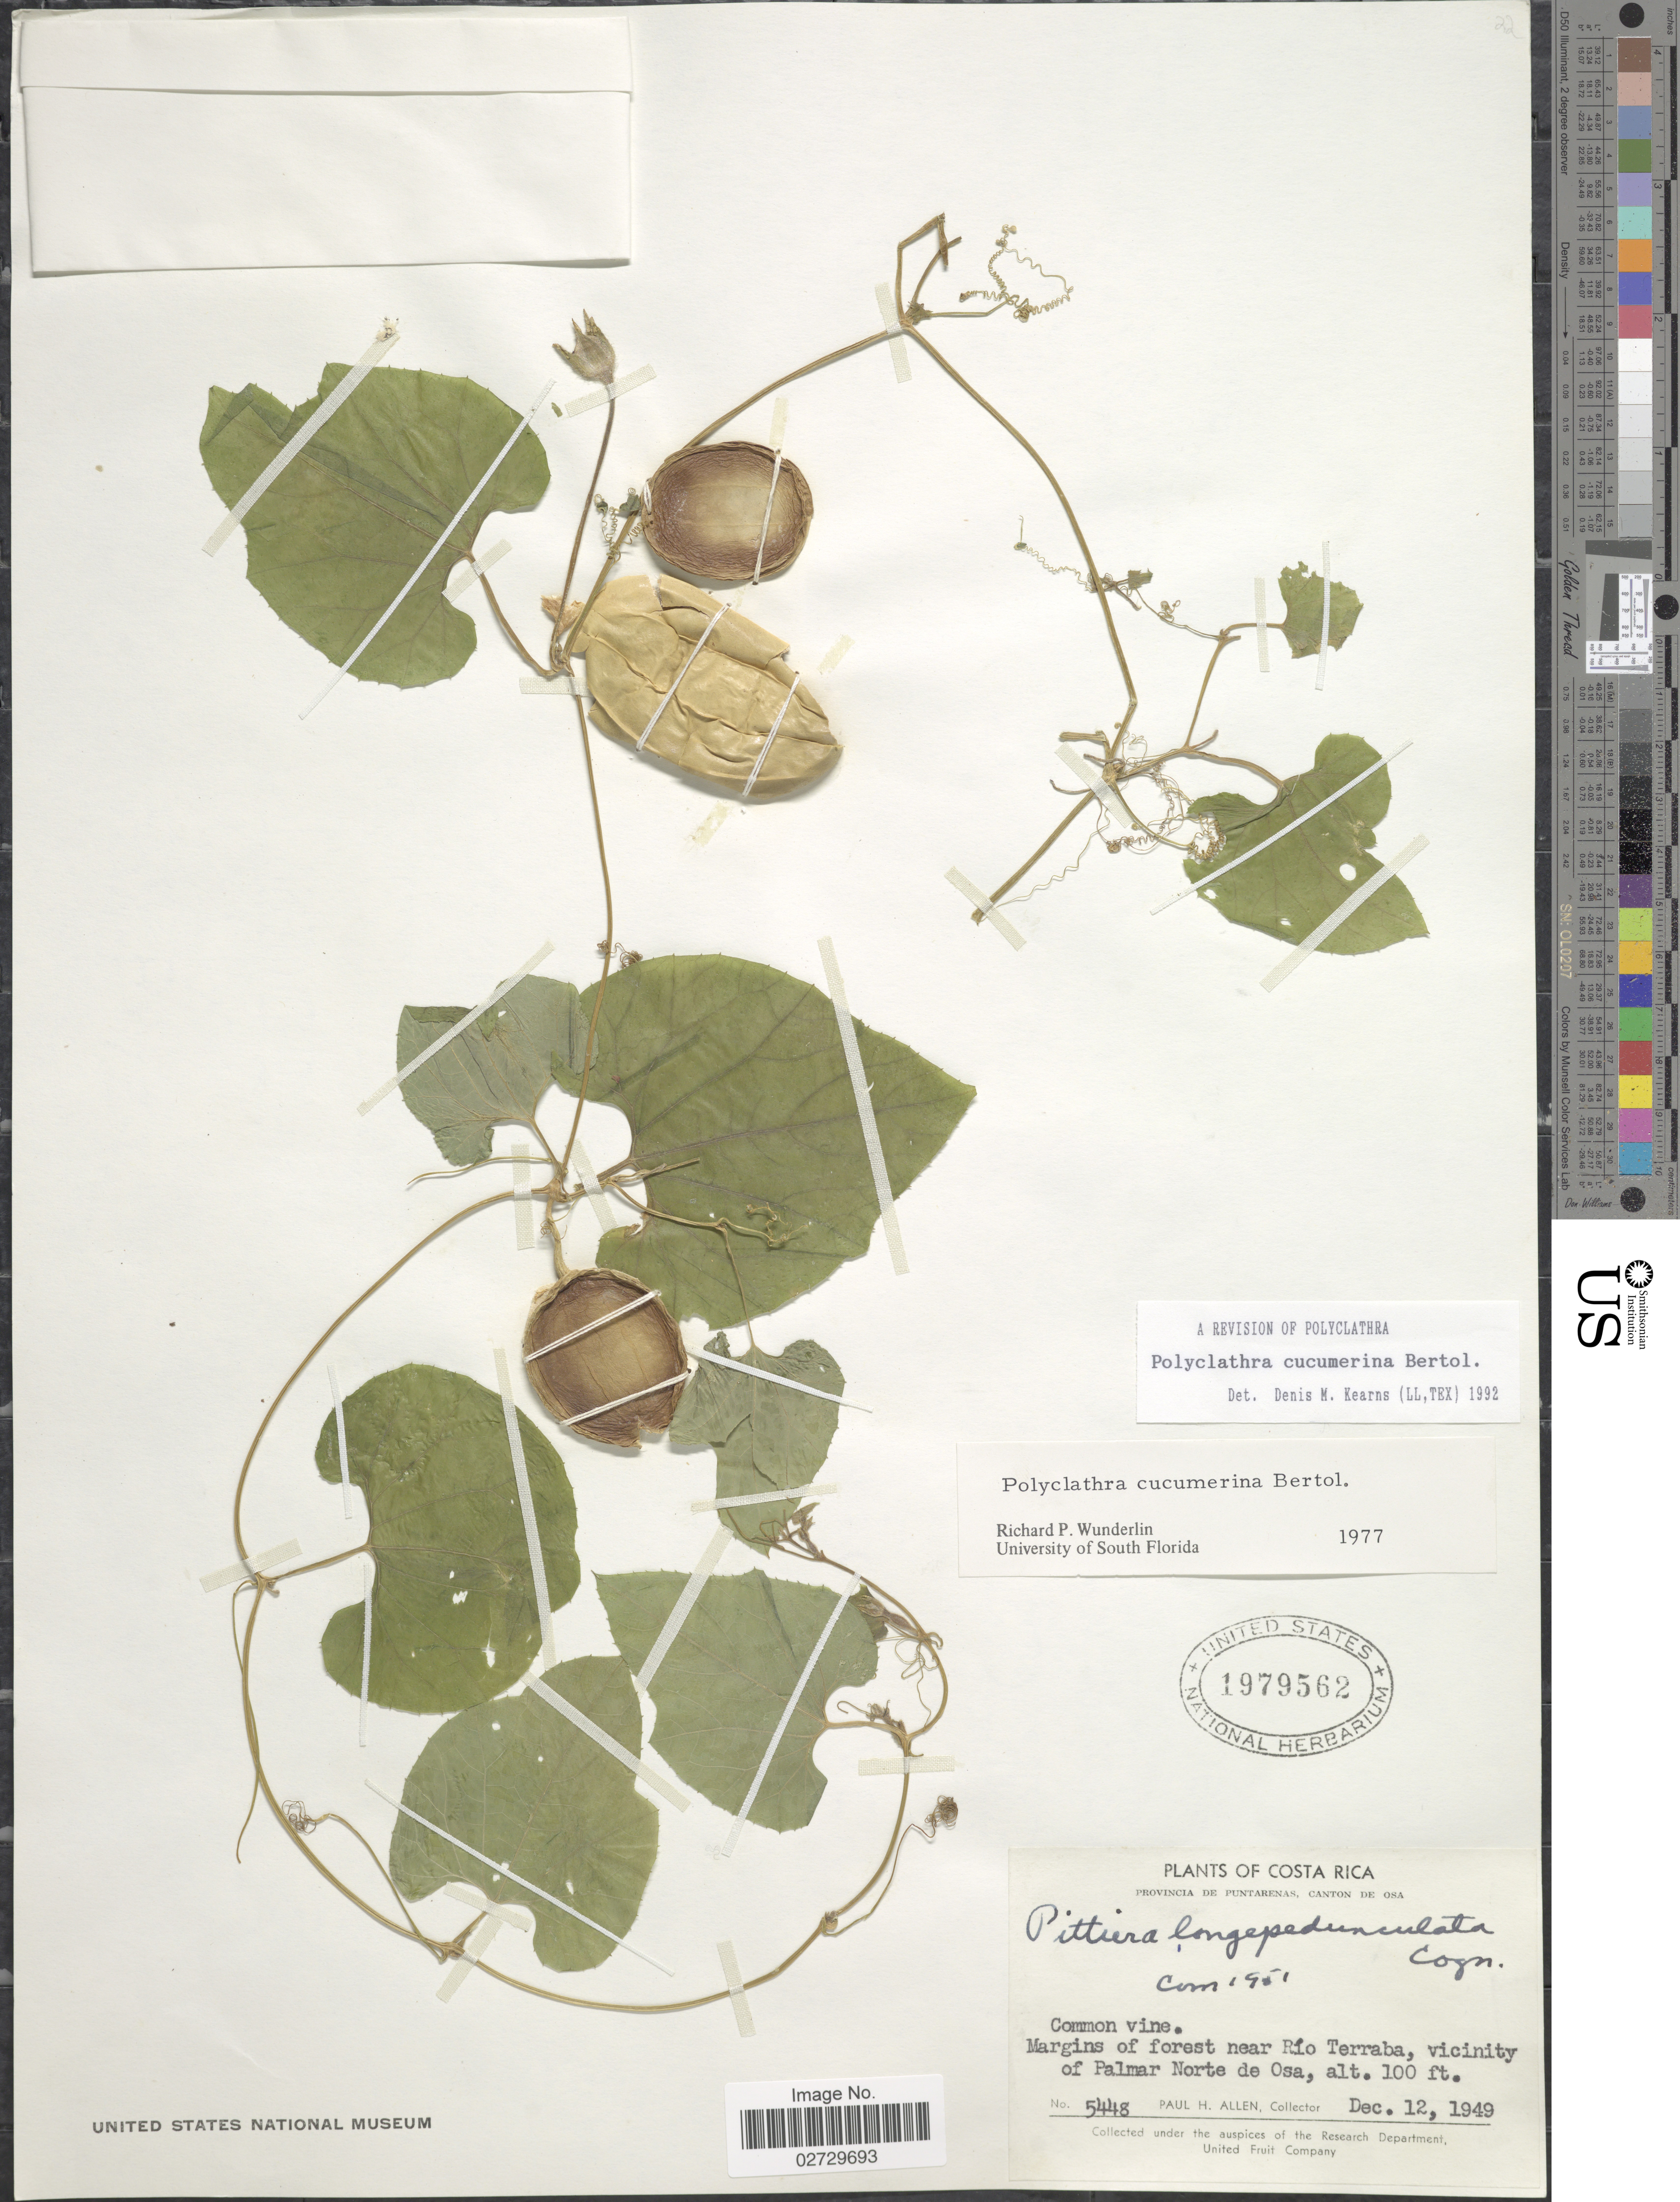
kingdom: Plantae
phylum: Tracheophyta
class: Magnoliopsida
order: Cucurbitales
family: Cucurbitaceae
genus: Polyclathra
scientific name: Polyclathra cucumerina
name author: Bertol.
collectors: P. H. Allen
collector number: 5448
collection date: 1949-12-12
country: Costa Rica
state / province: Puntarenas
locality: Provincia de Puntarenas, Canton de Osa. Margins of forest near Rio Terraba, vicinity of Palmar Norte de Osa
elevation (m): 30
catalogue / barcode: US 1979562